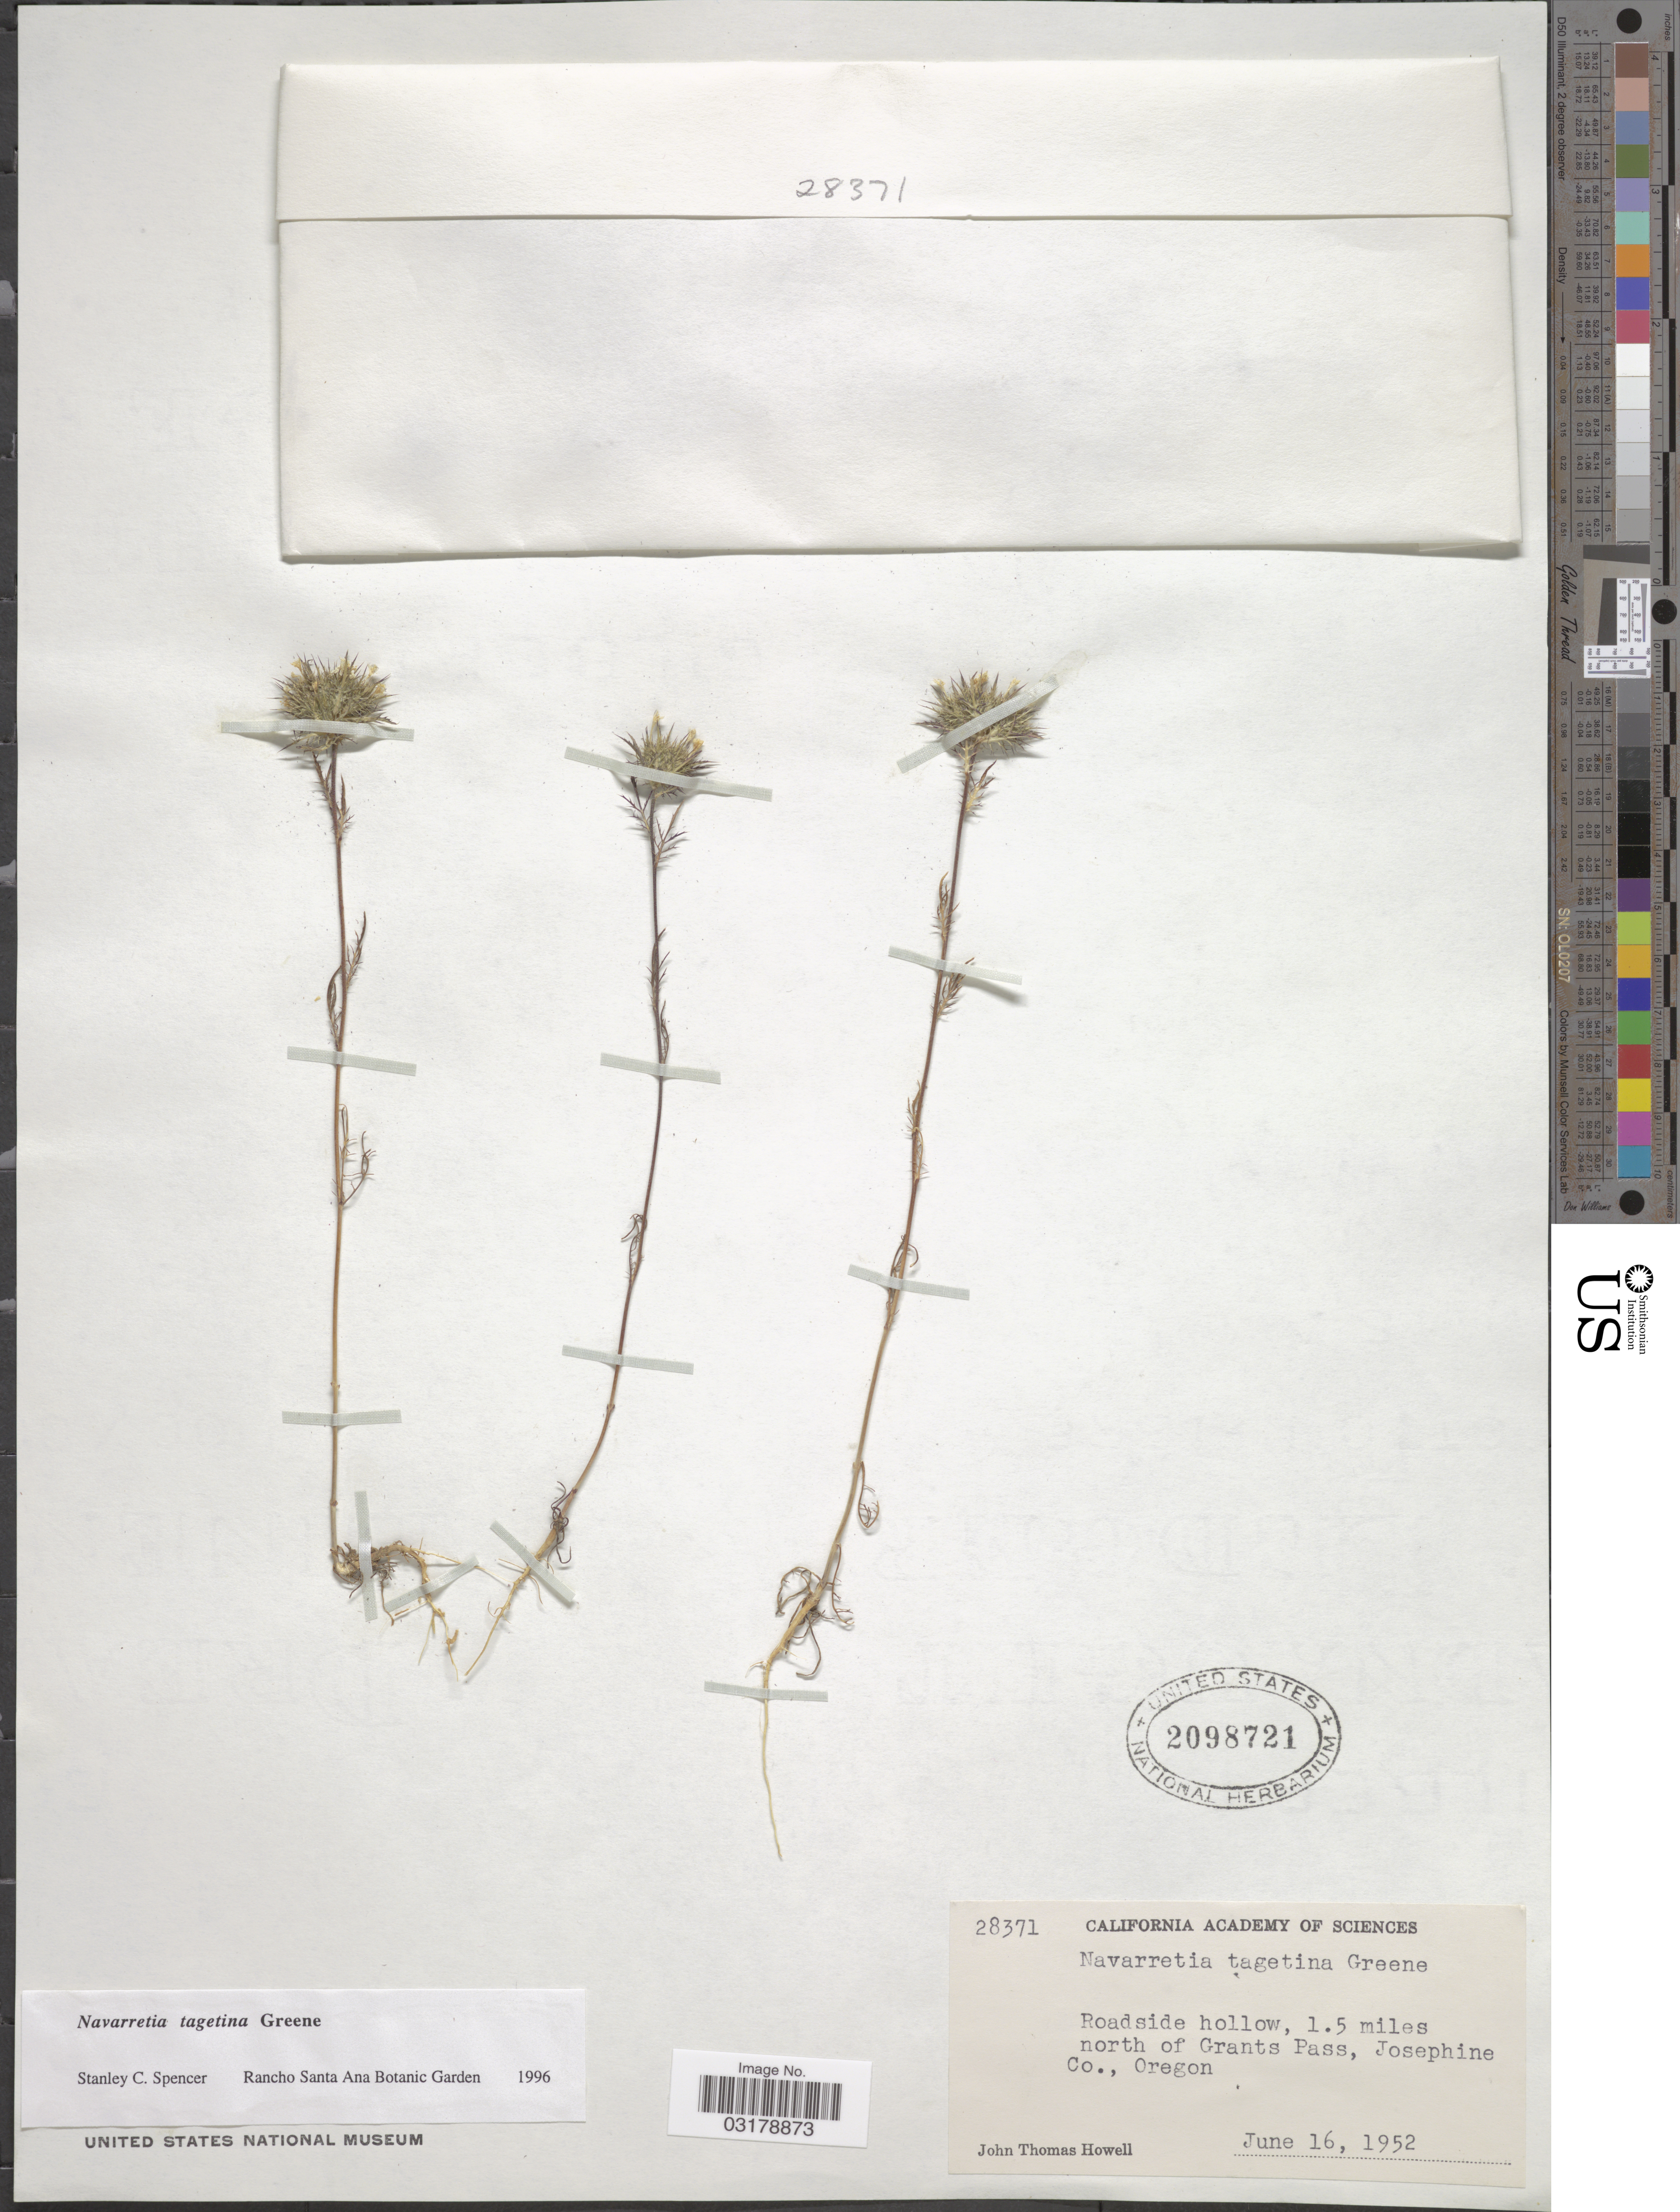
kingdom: Plantae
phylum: Tracheophyta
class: Magnoliopsida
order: Ericales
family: Polemoniaceae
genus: Navarretia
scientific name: Navarretia tagetina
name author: S.W. Greene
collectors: J. T. Howell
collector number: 28371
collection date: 1952-06-16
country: United States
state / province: California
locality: Roadside hollow, 1.5 miles north of Grants Pass, Jospehine Co.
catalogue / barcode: US 2098721